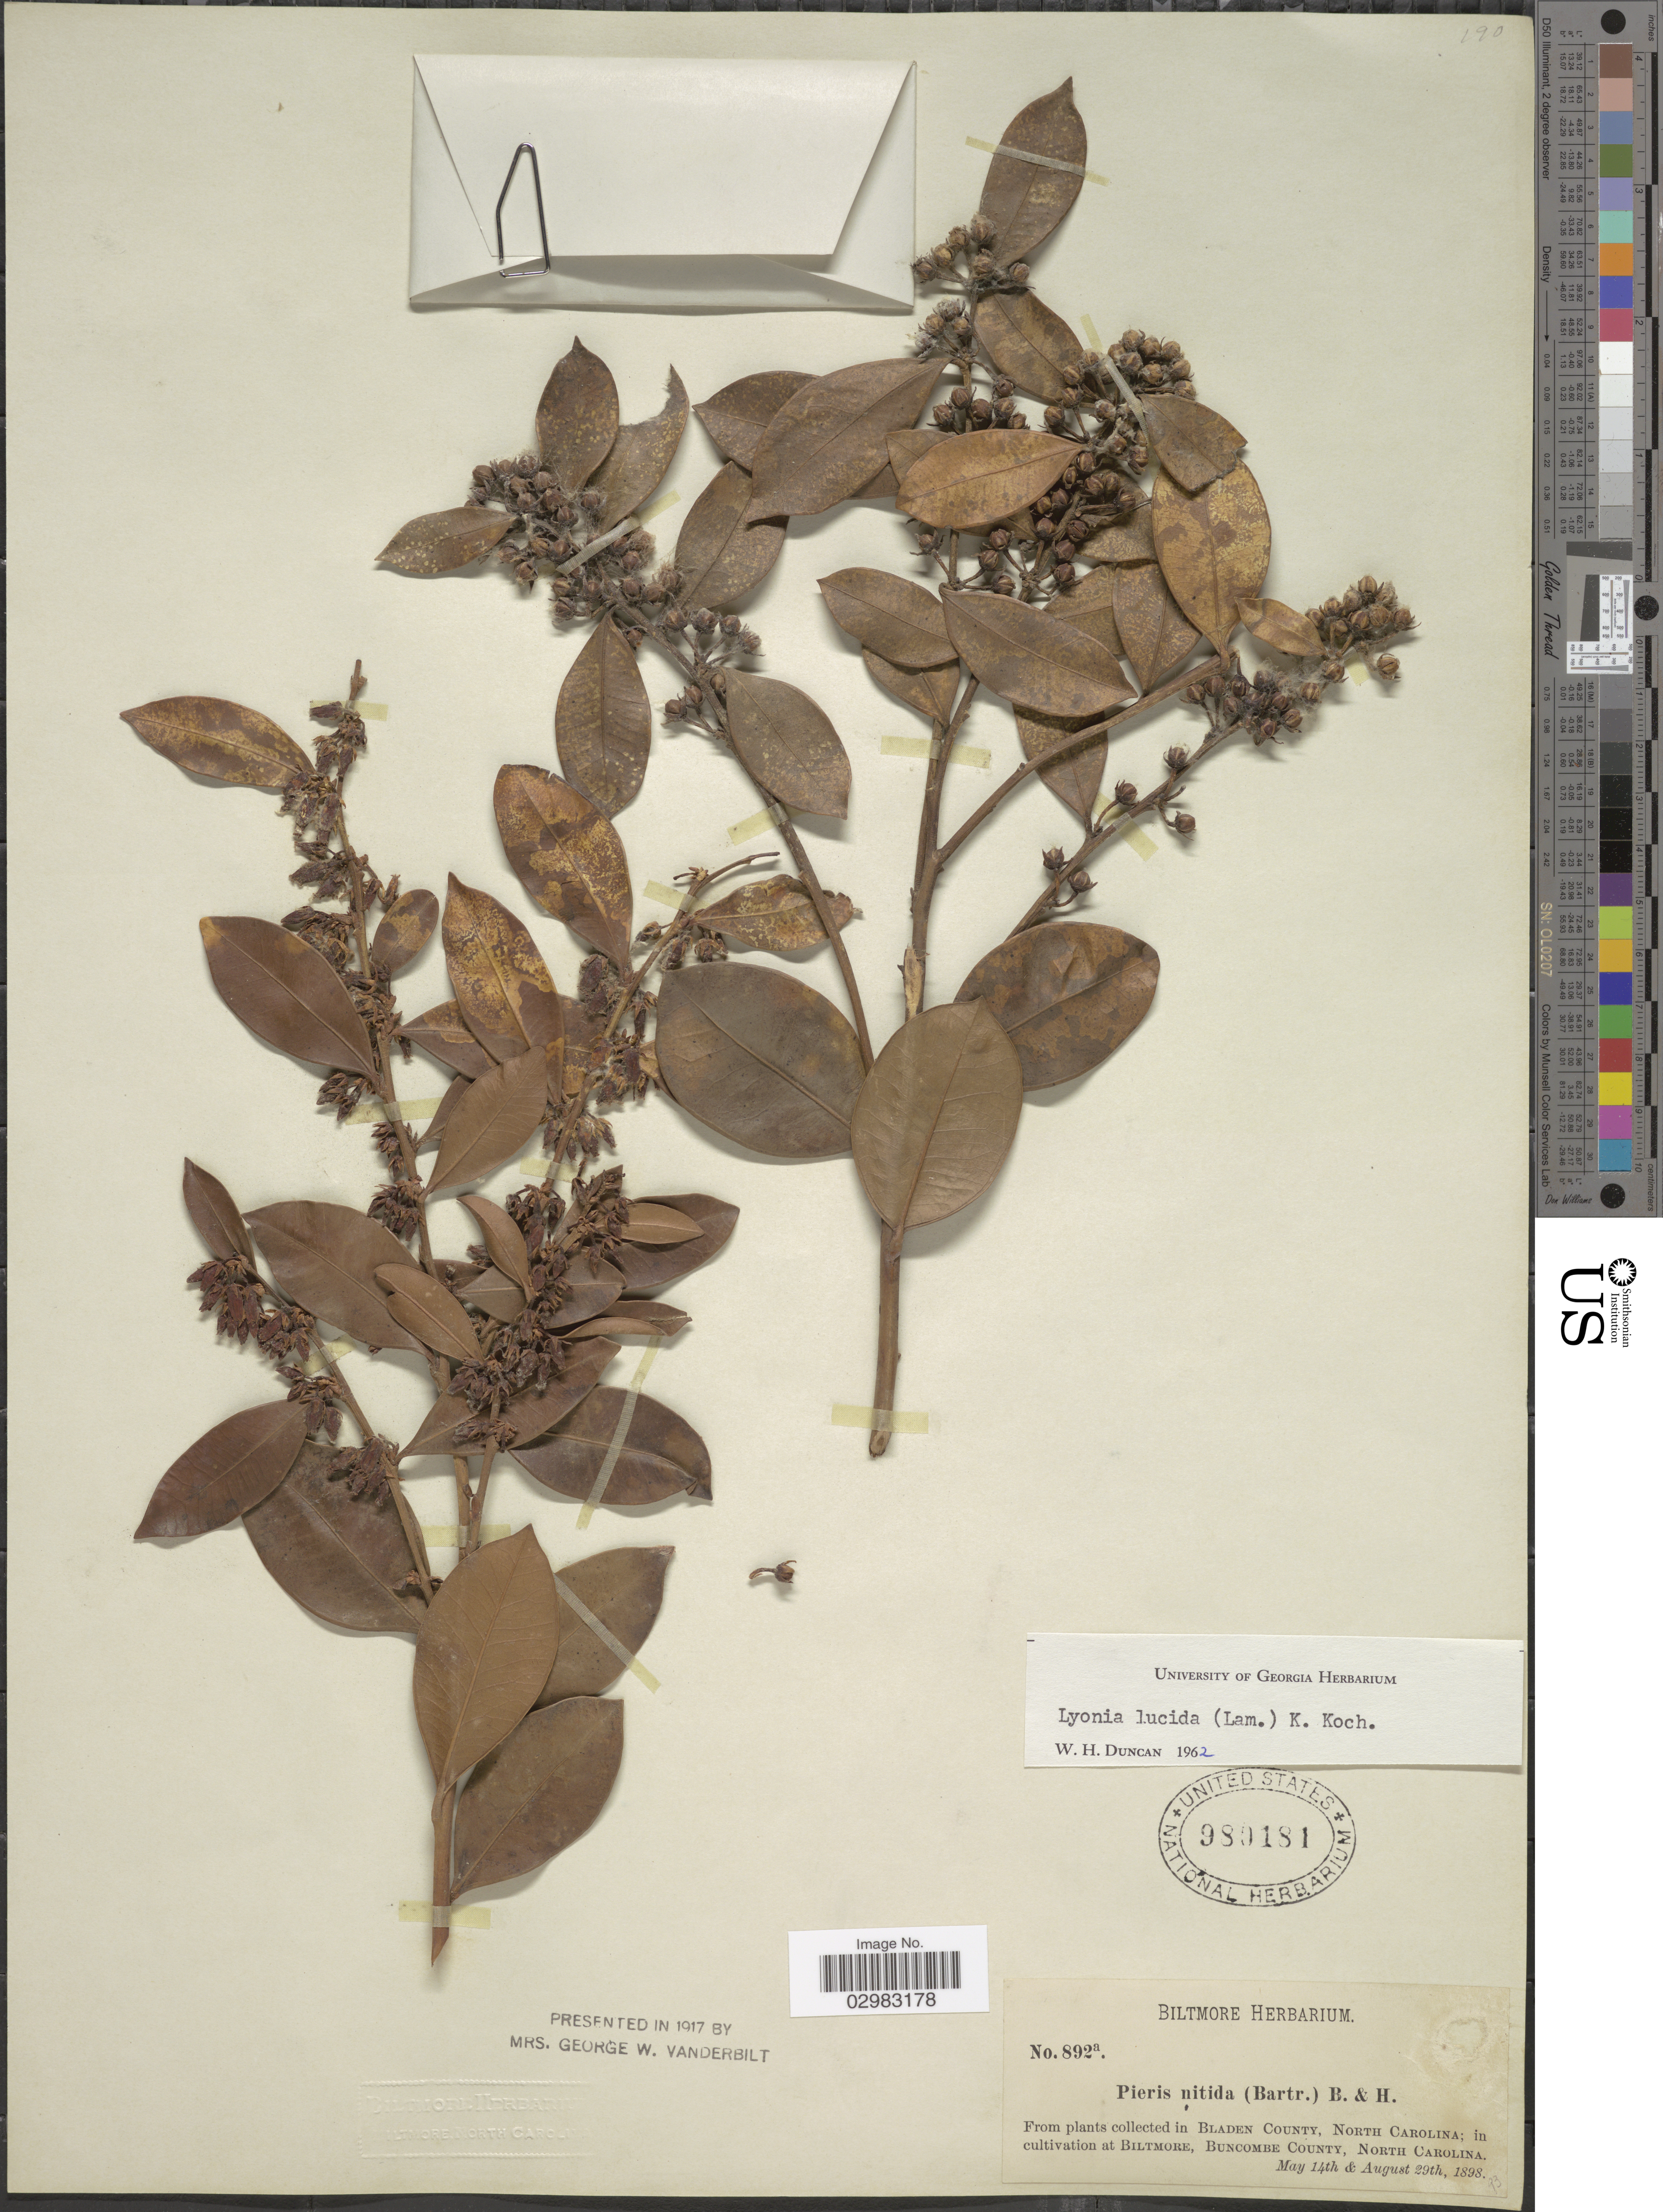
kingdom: Plantae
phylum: Tracheophyta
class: Magnoliopsida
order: Ericales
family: Ericaceae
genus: Lyonia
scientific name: Lyonia lucida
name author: K. Koch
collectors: ex herb. Biltmore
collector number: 892a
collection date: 1898-05-14/1898-08-29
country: United States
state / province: North Carolina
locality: Biltmore, Buncombe County.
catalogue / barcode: US 980181